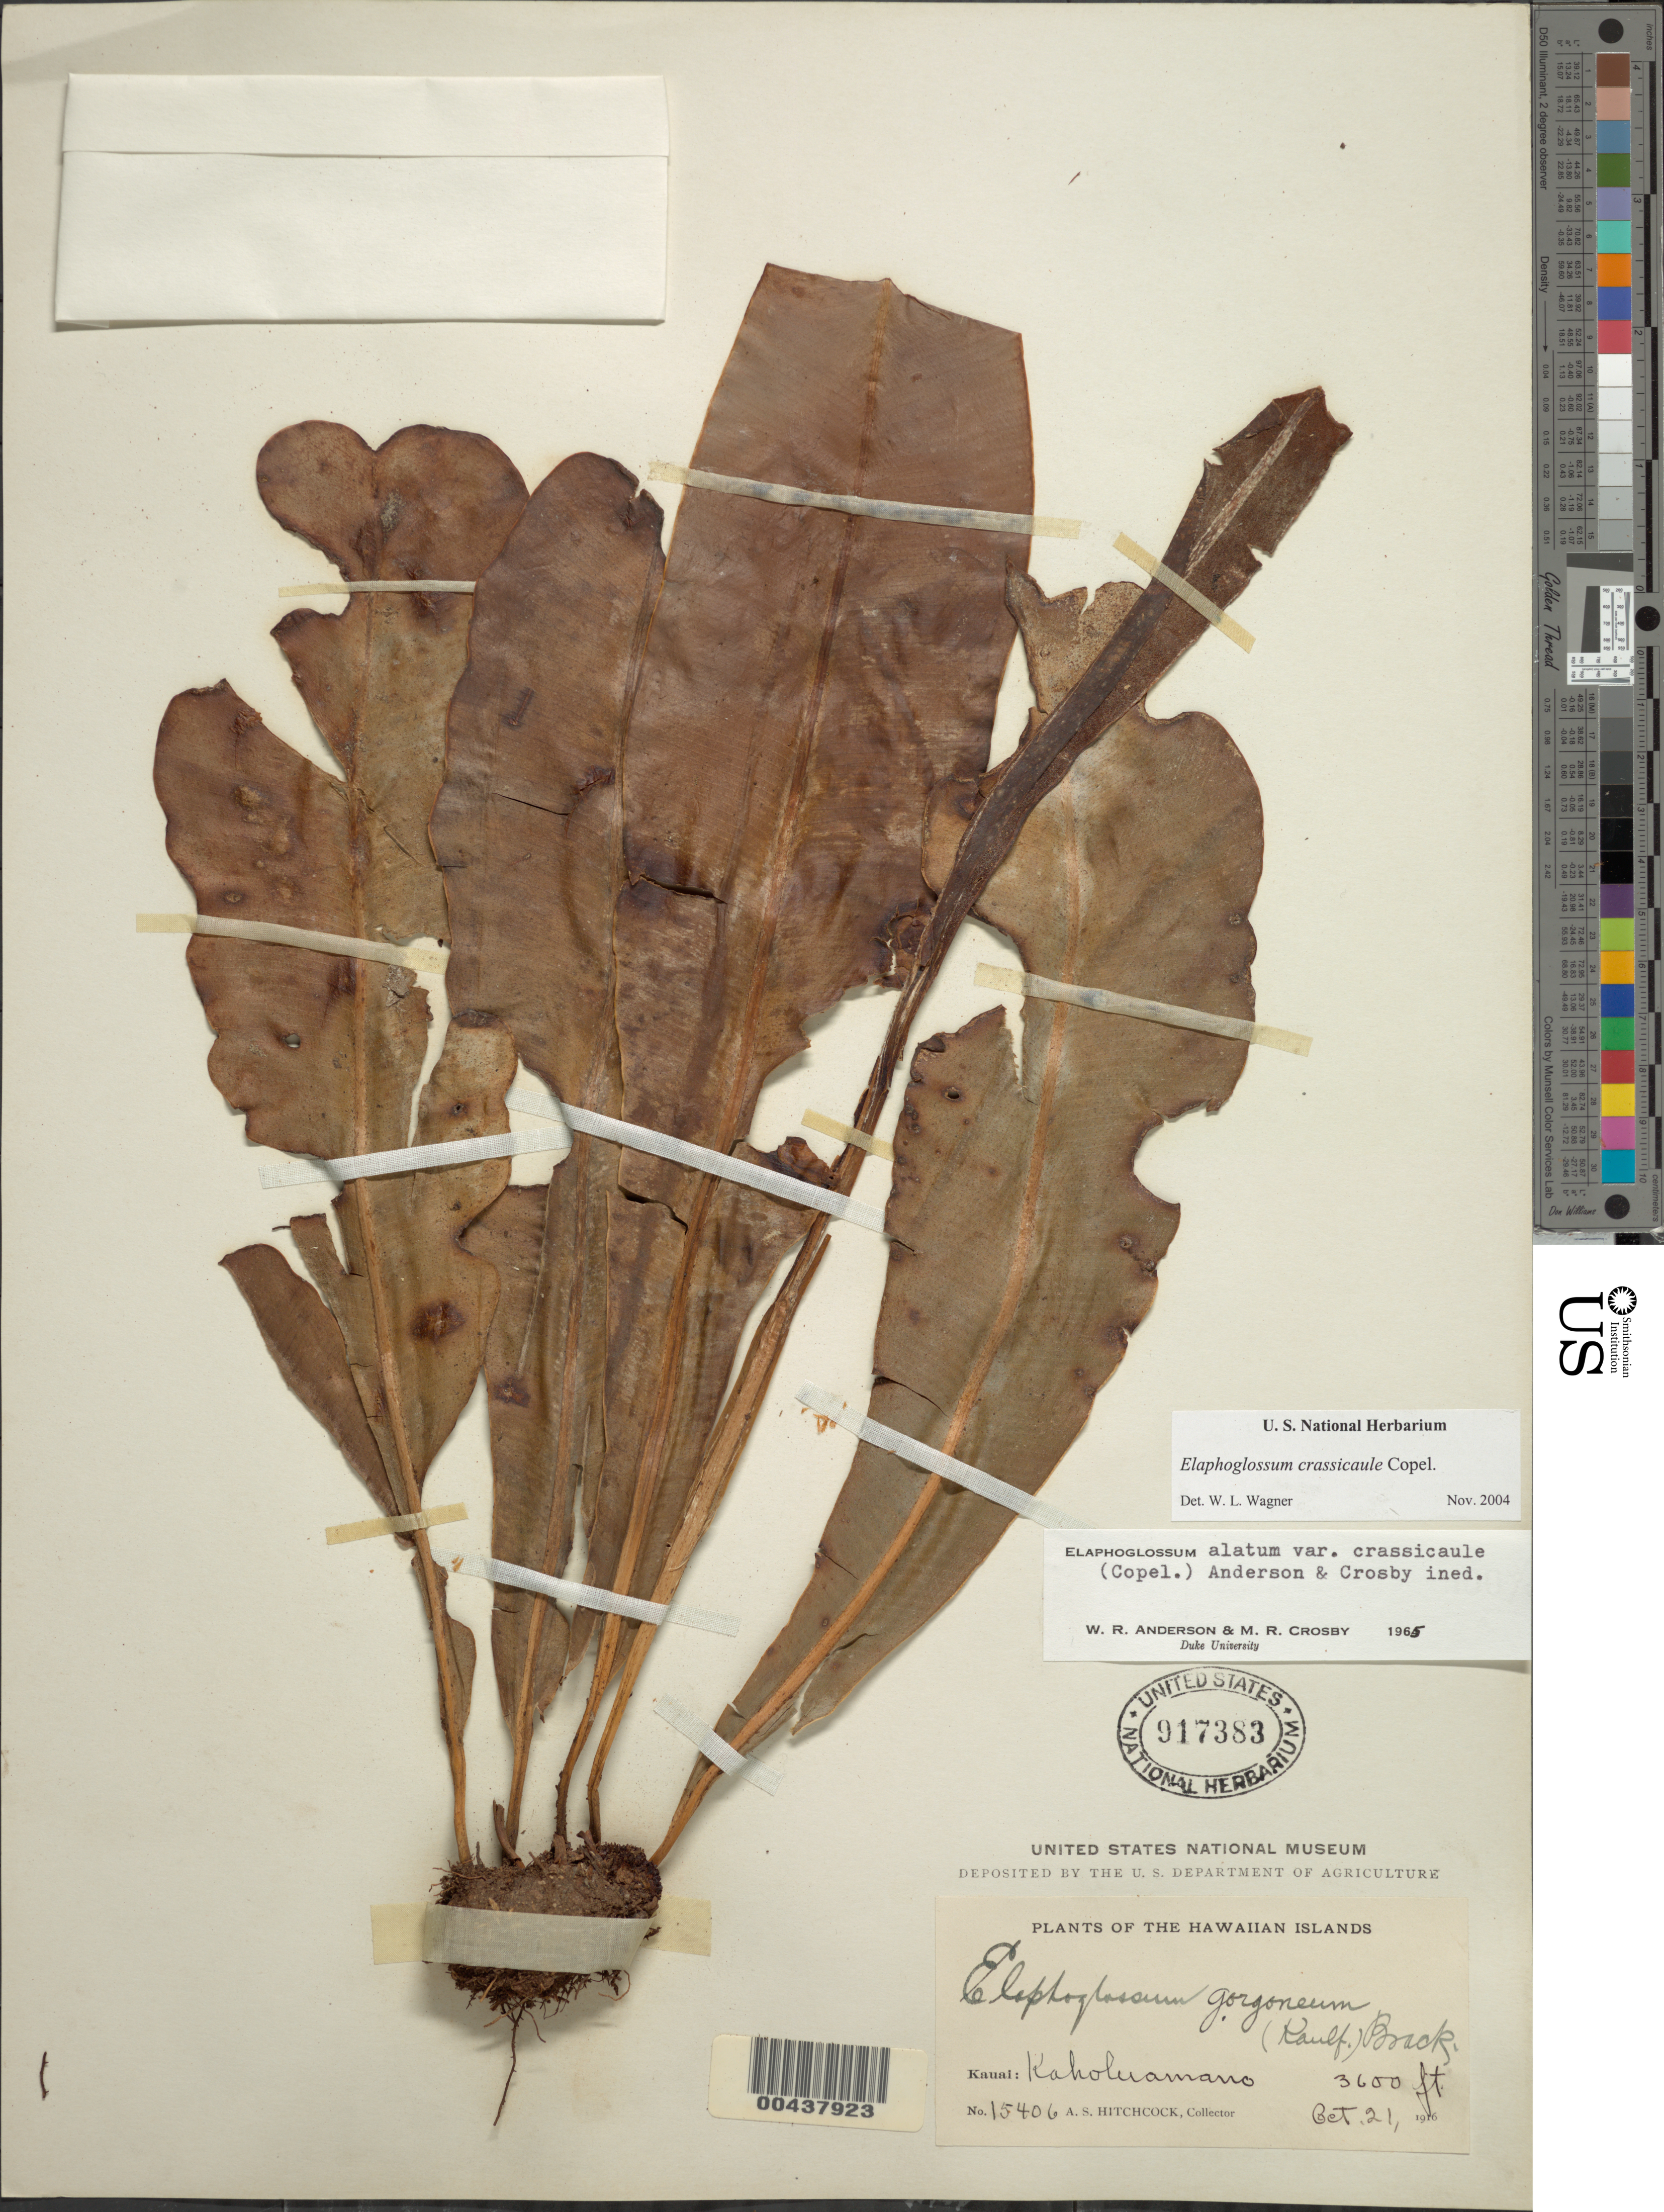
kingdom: Plantae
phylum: Tracheophyta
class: Polypodiopsida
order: Polypodiales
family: Dryopteridaceae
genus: Elaphoglossum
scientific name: Elaphoglossum crassicaule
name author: Copel.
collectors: A. S. Hitchcock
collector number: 15406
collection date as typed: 21 Oct 1916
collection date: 1916-10-21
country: United States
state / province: Hawaii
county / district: Kauai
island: Kaua'i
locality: Kaholuamano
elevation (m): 1097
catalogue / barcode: US 917383